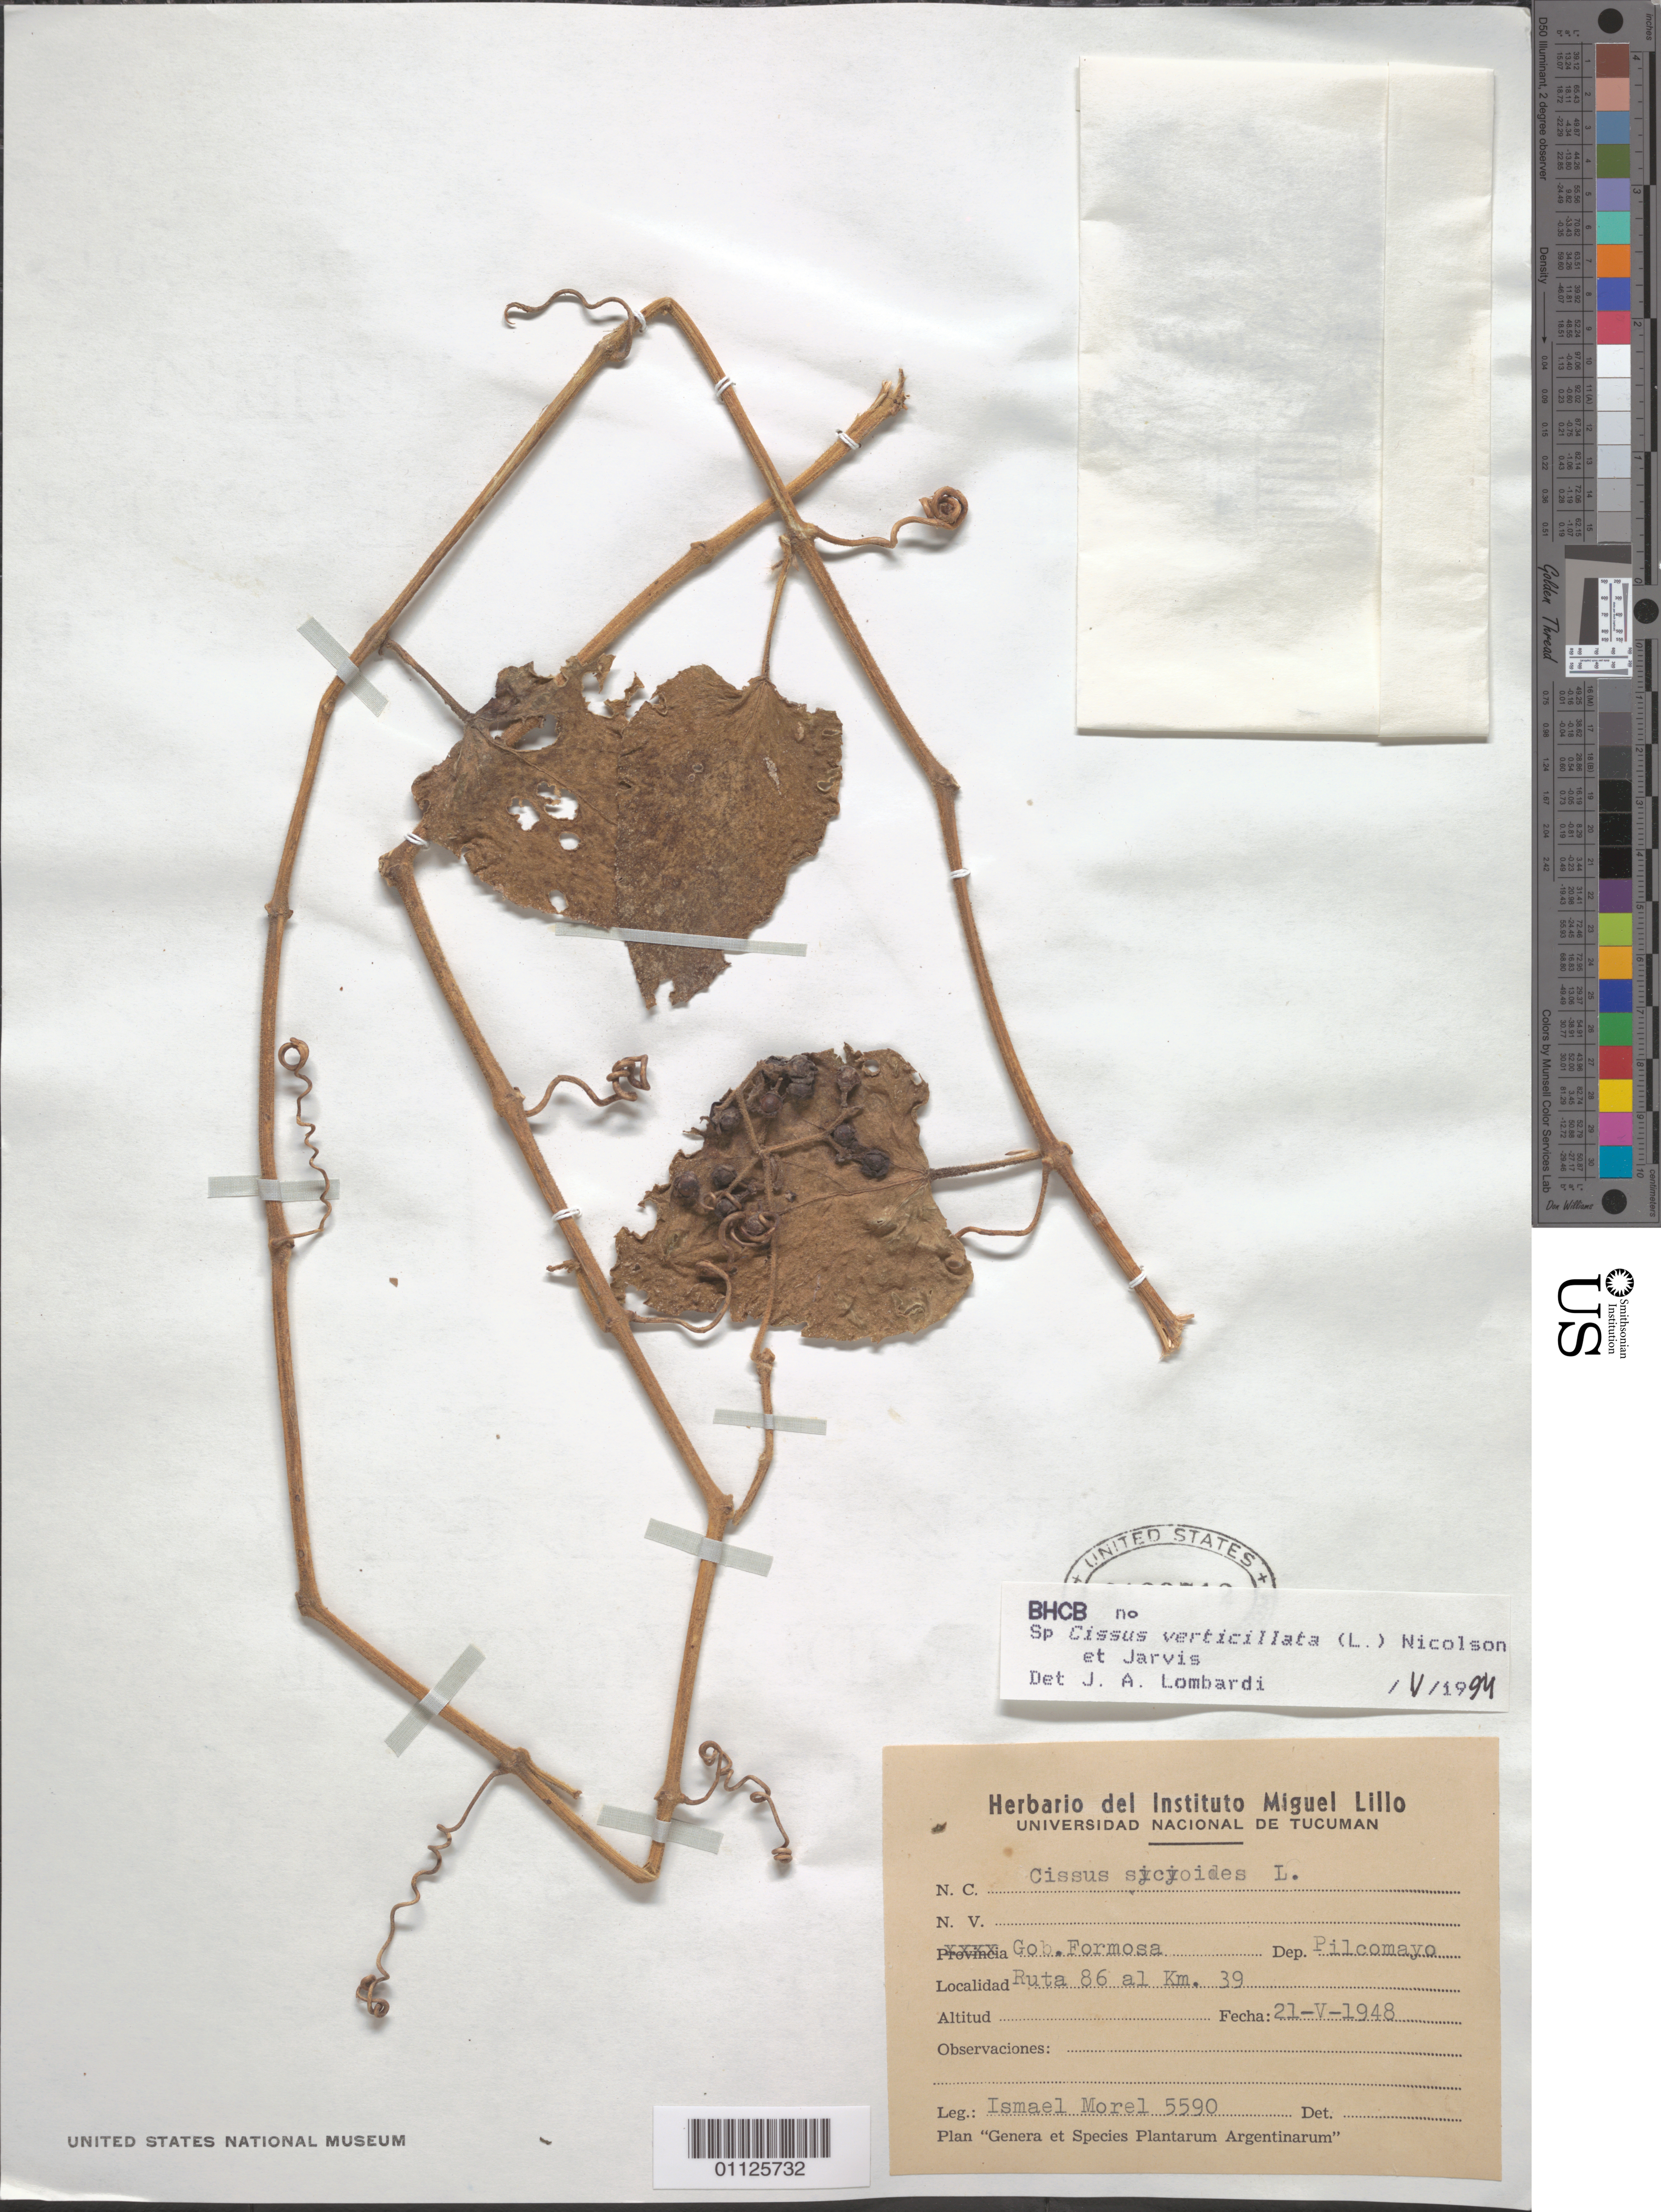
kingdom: Plantae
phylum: Tracheophyta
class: Magnoliopsida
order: Vitales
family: Vitaceae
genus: Cissus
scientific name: Cissus verticillata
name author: (L.) Nicolson & C.E. Jarvis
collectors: I. Morel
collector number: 5590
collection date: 1948-05-21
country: Argentina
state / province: Formosa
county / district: Pilcomayo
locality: Ruta 86 al km 39.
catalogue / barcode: US 2123712